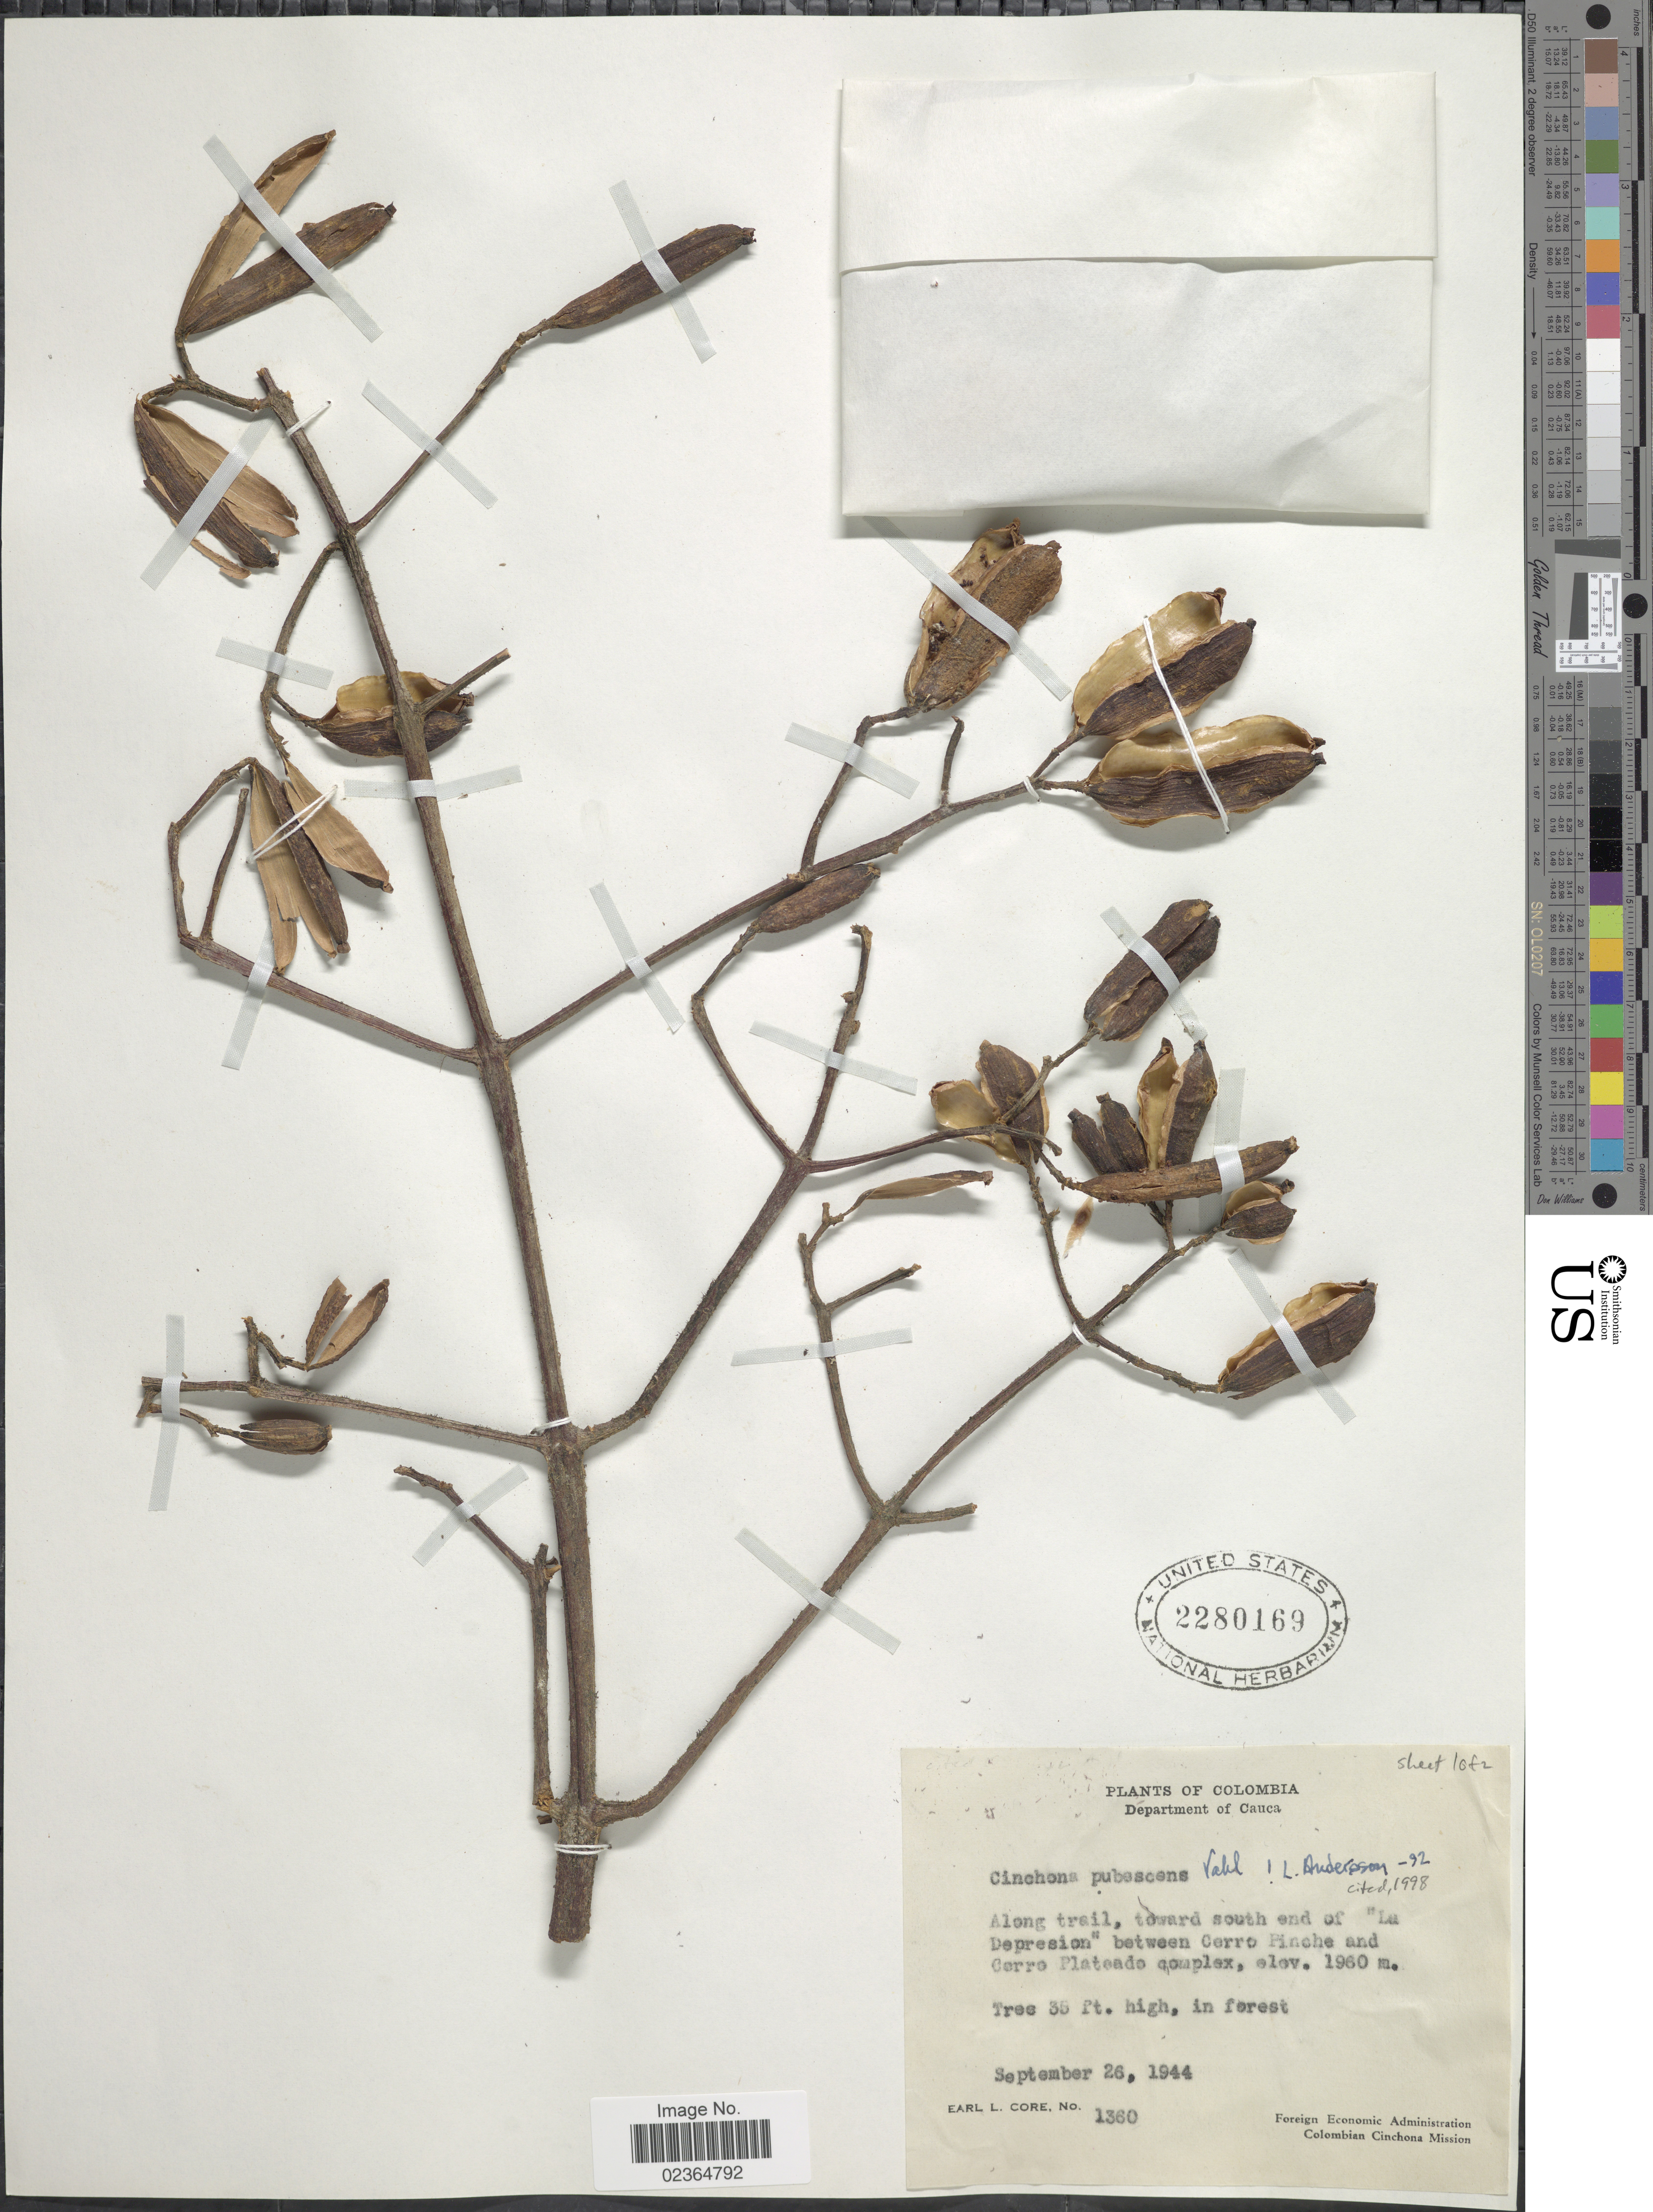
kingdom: Plantae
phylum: Tracheophyta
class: Magnoliopsida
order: Gentianales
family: Rubiaceae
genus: Cinchona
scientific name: Cinchona pubescens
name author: Vahl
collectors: E. L. Core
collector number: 1360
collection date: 1944-09-26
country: Colombia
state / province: Cauca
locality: Along trail, toward south end of "La Depression" between Cerro Pinche and Cerro Plateado complex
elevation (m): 1960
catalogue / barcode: US 2280169